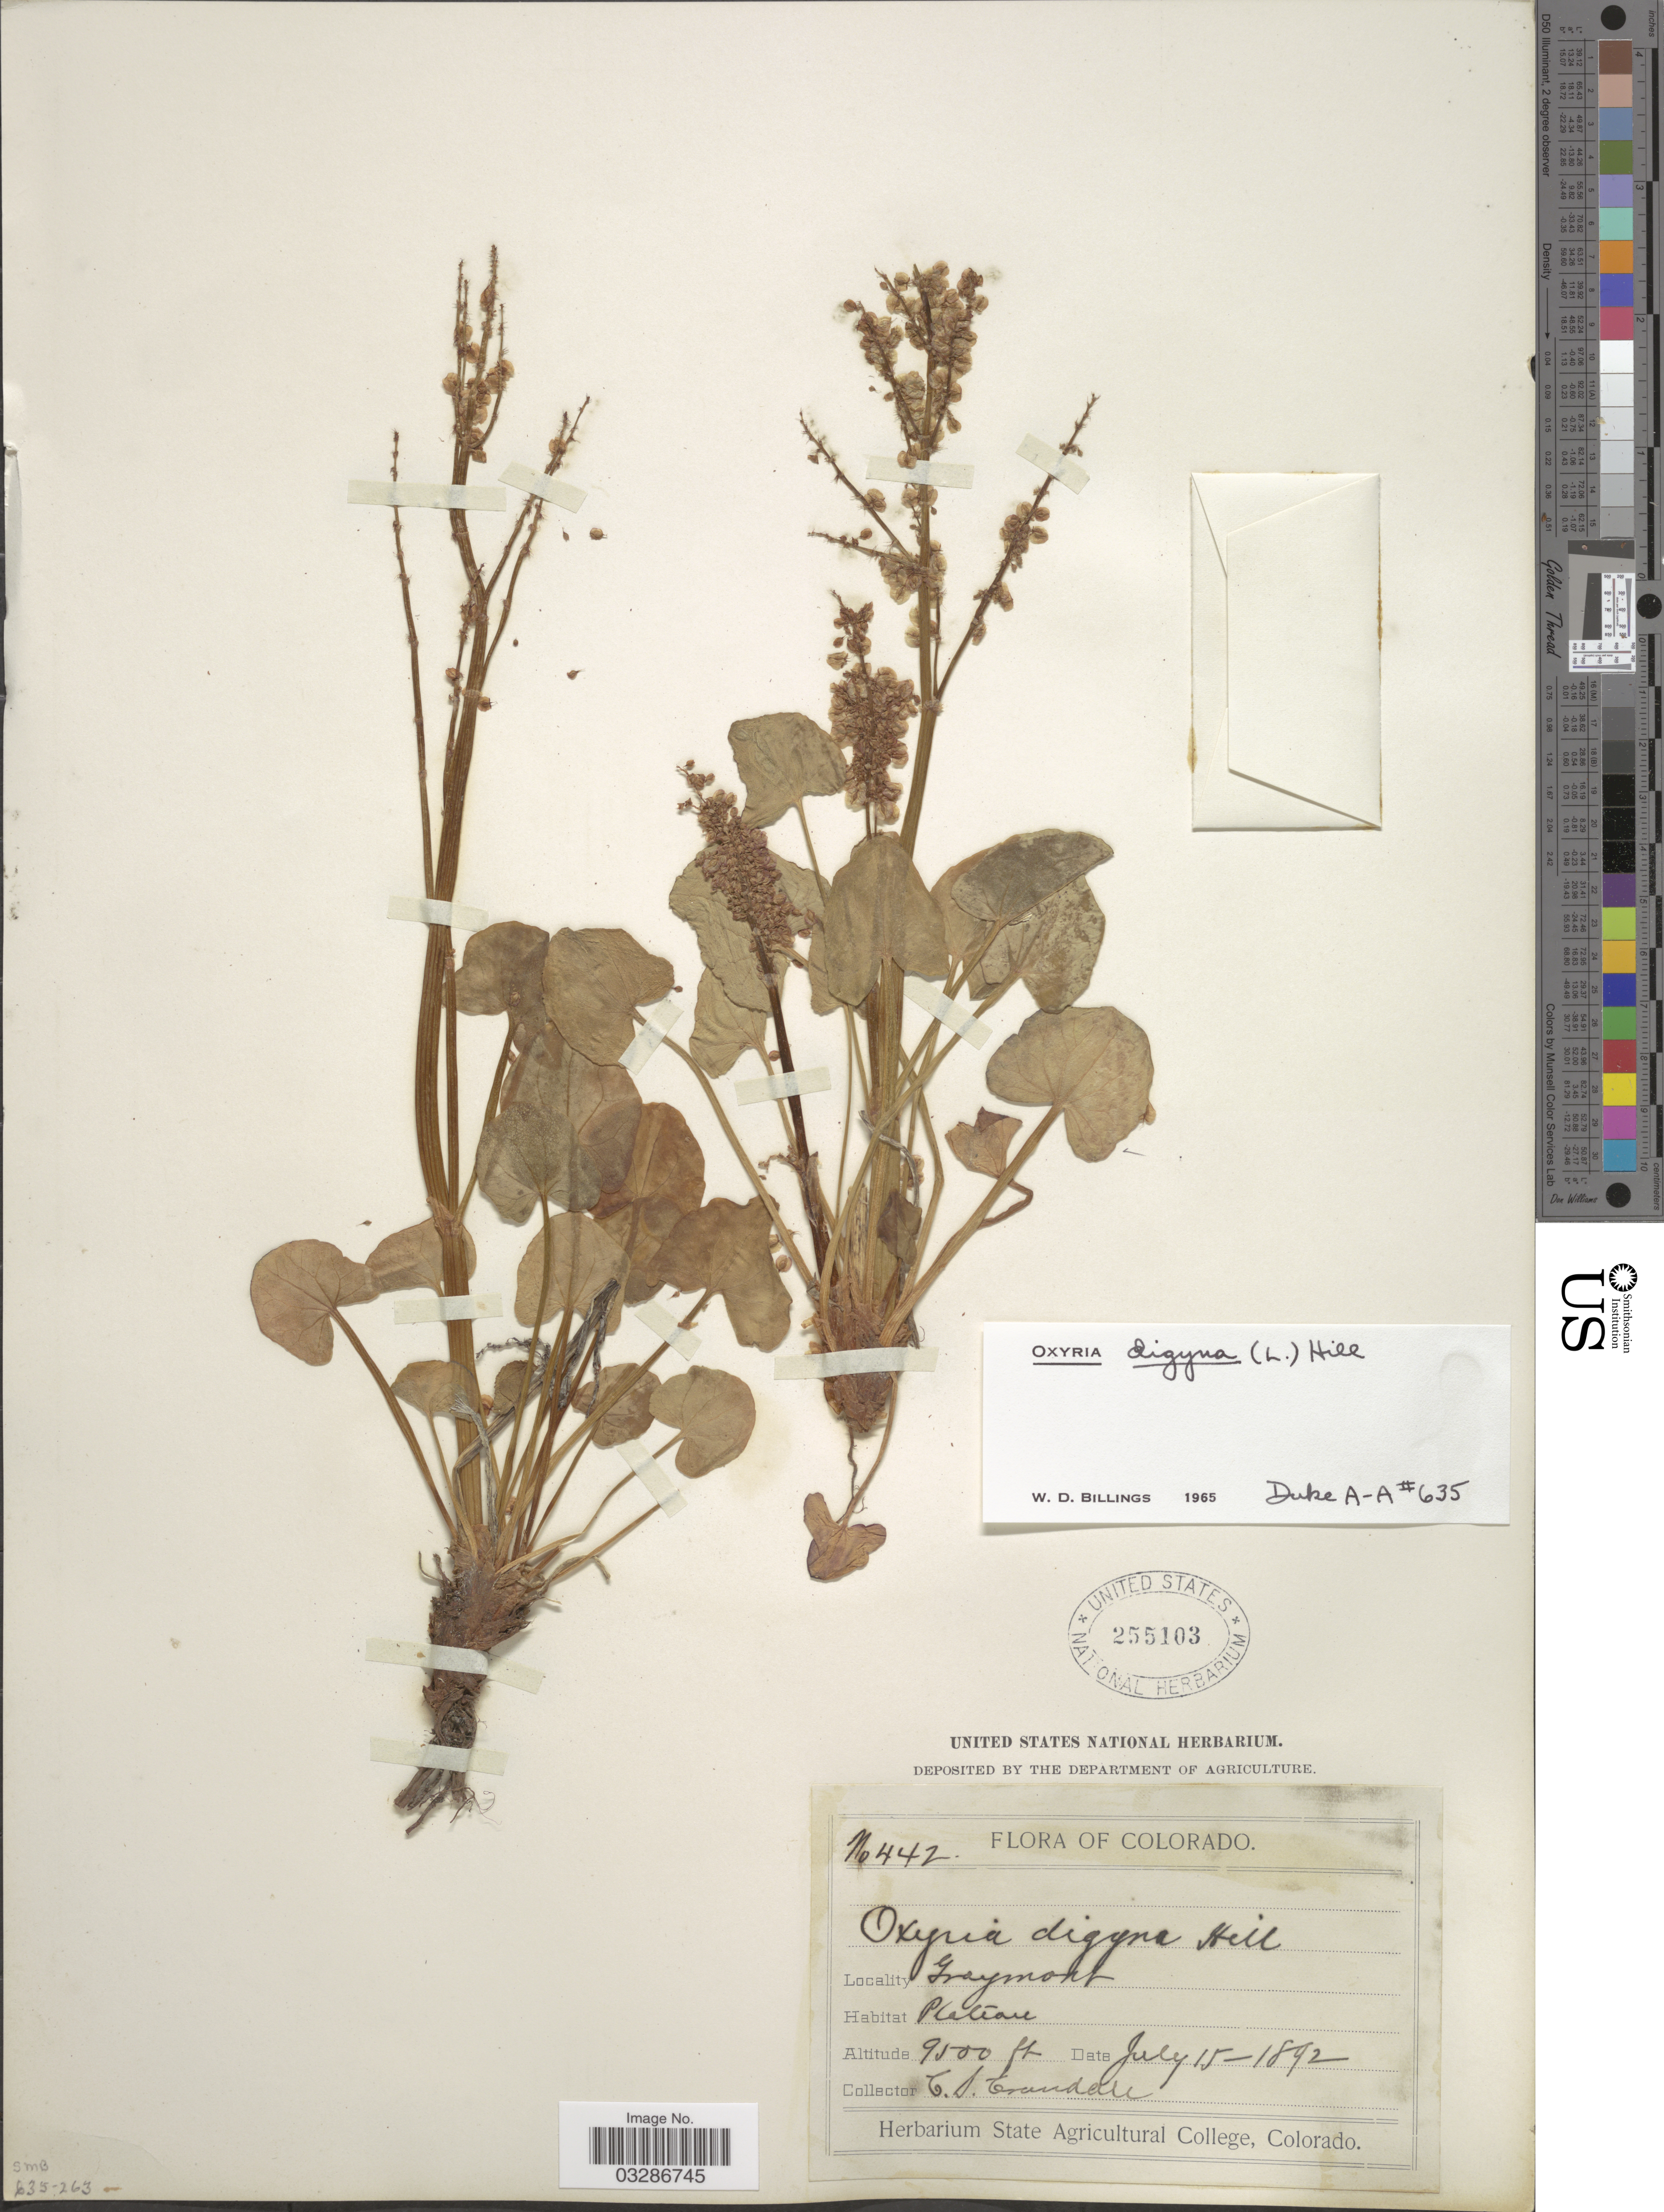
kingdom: Plantae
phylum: Tracheophyta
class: Magnoliopsida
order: Caryophyllales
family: Polygonaceae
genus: Oxyria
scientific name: Oxyria digyna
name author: (L.) Hill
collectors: C. Crandall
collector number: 442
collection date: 1892-07-15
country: United States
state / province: Colorado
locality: Graymont.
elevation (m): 2896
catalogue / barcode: US 255103